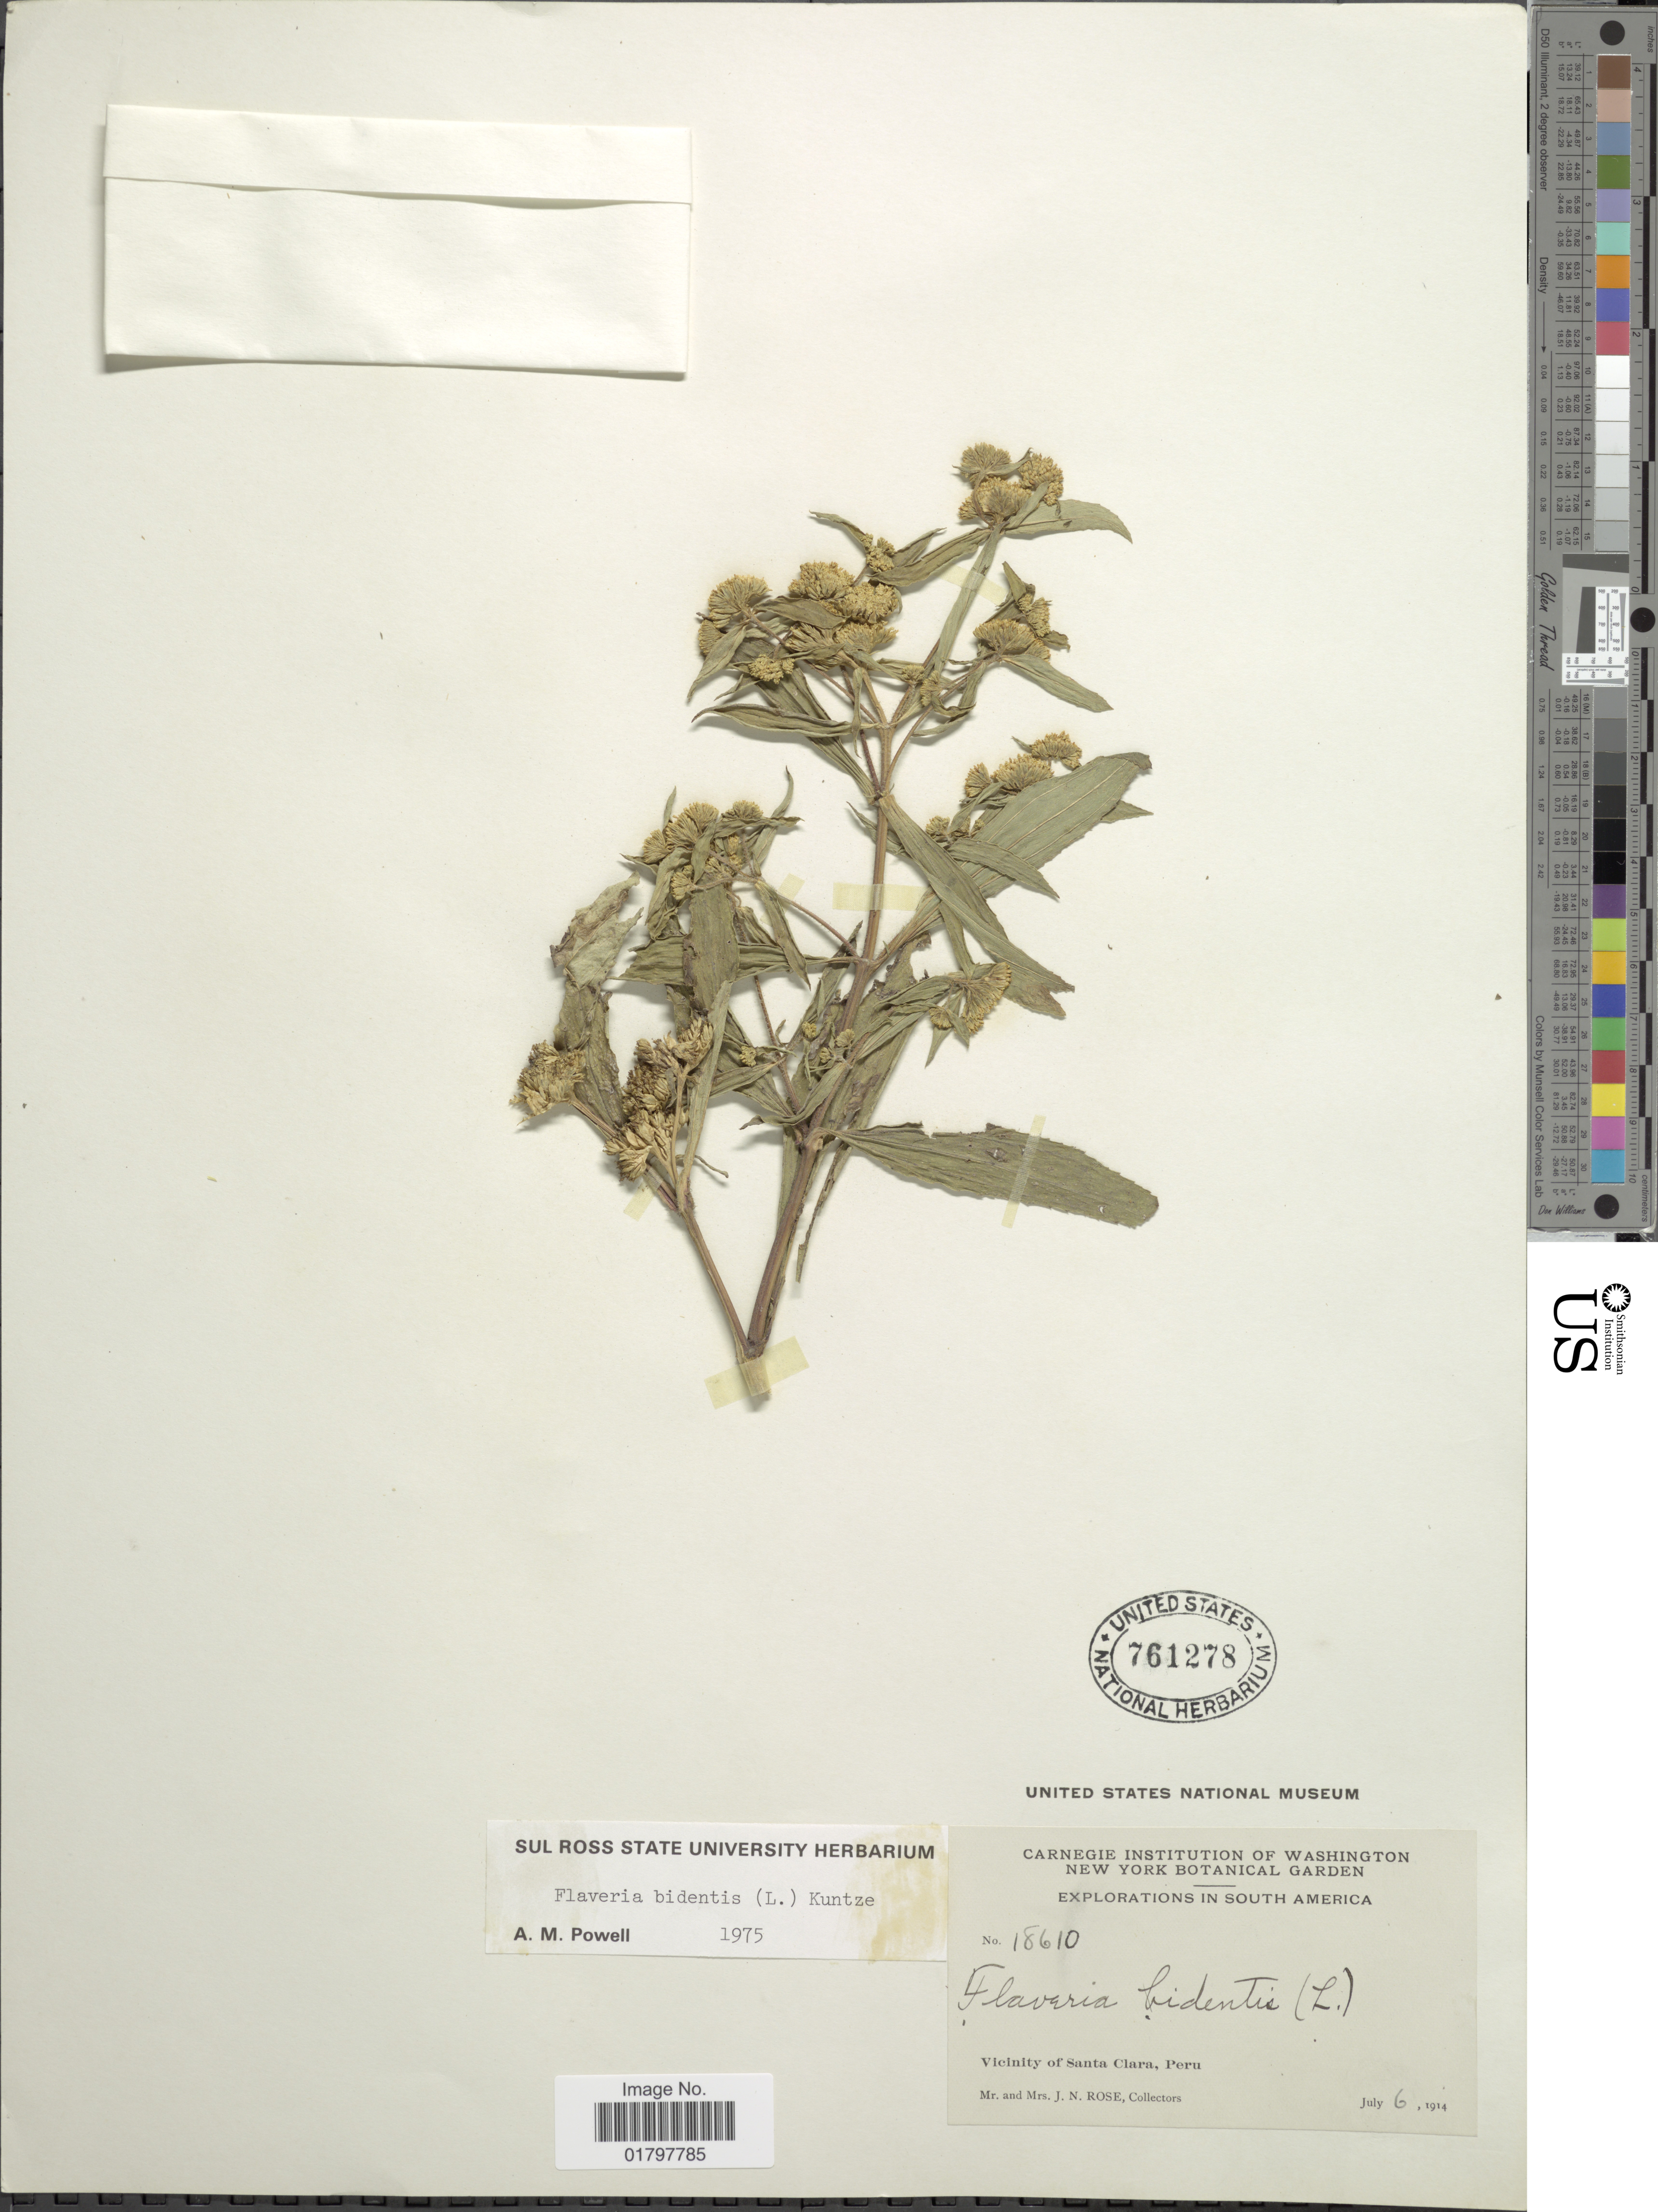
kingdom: Plantae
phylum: Tracheophyta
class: Magnoliopsida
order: Asterales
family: Asteraceae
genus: Flaveria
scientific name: Flaveria bidentis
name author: (L.) Kuntze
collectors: J. N. Rose & L. B. Rose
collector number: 18610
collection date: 1914-07-06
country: Peru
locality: Vicinity of Santa Clara, Peru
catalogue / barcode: US 761278